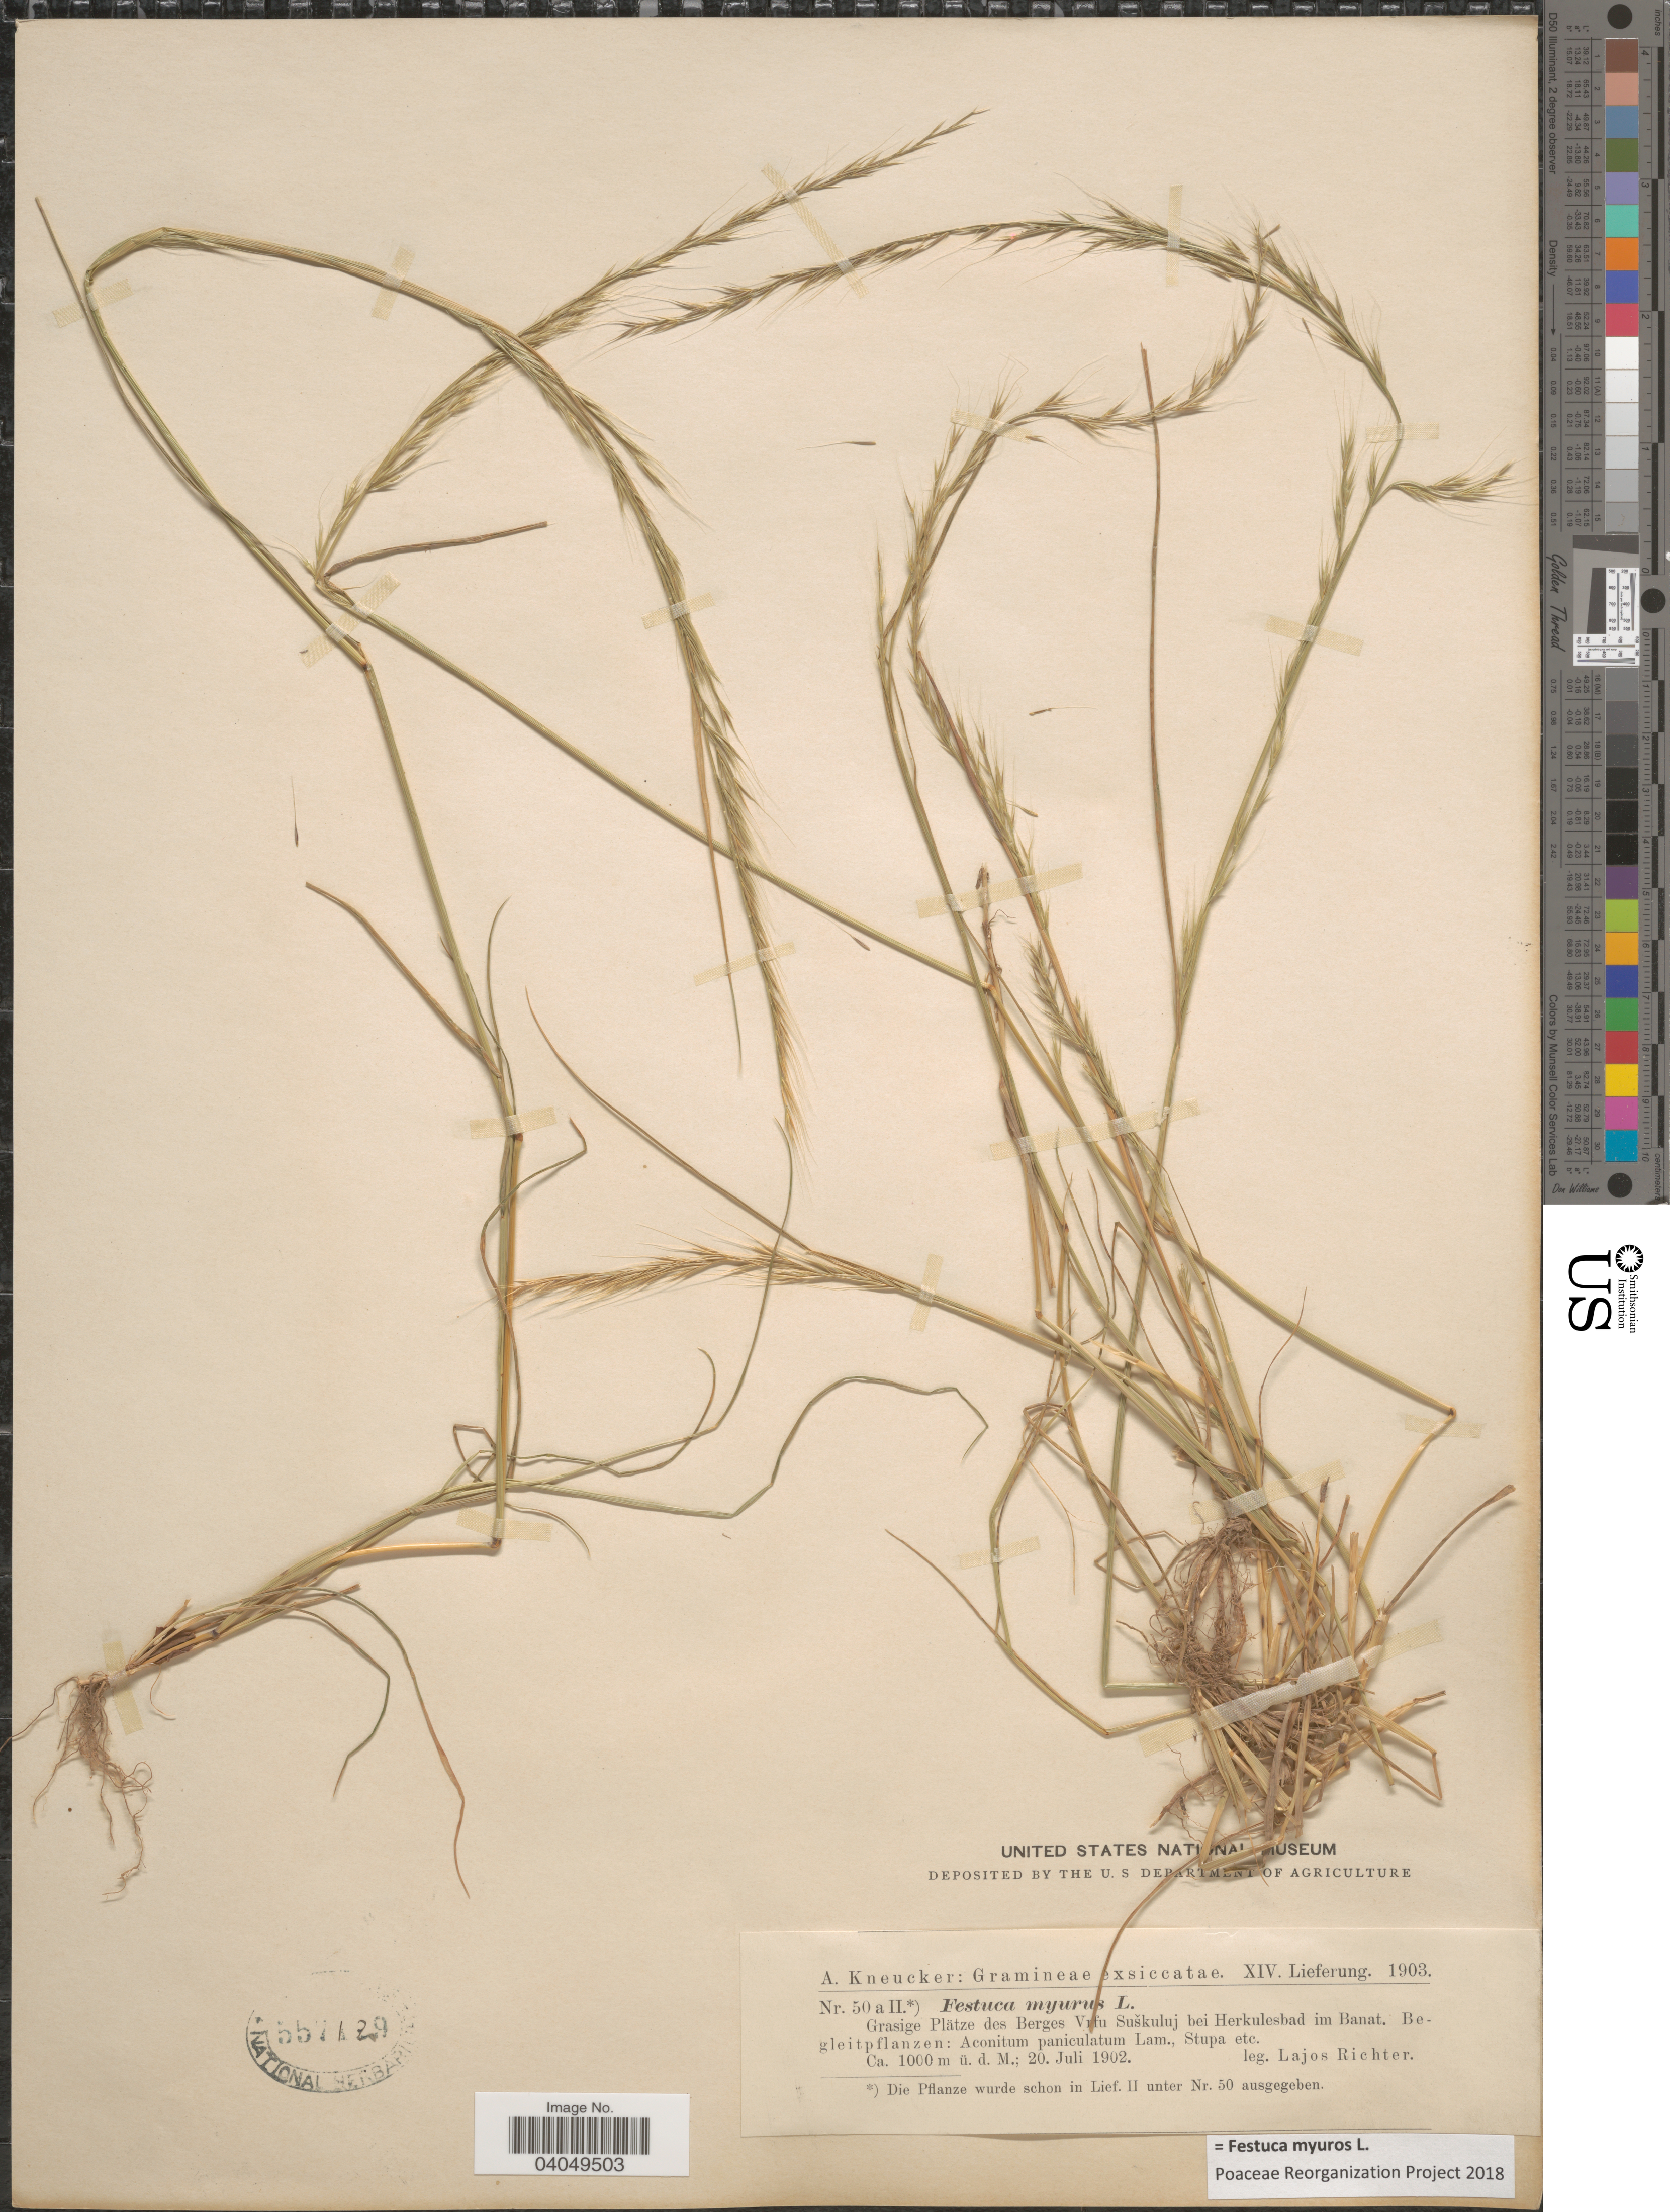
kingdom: Plantae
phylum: Tracheophyta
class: Liliopsida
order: Poales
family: Poaceae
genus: Festuca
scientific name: Festuca myuros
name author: L.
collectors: L. Richter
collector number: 50aII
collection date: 1902-07-20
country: Romania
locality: Grasige Plätze des Berges Vrfu [interpreted] Suskuluj bei Herkulesbad im Banat.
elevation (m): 1000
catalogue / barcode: US 557129